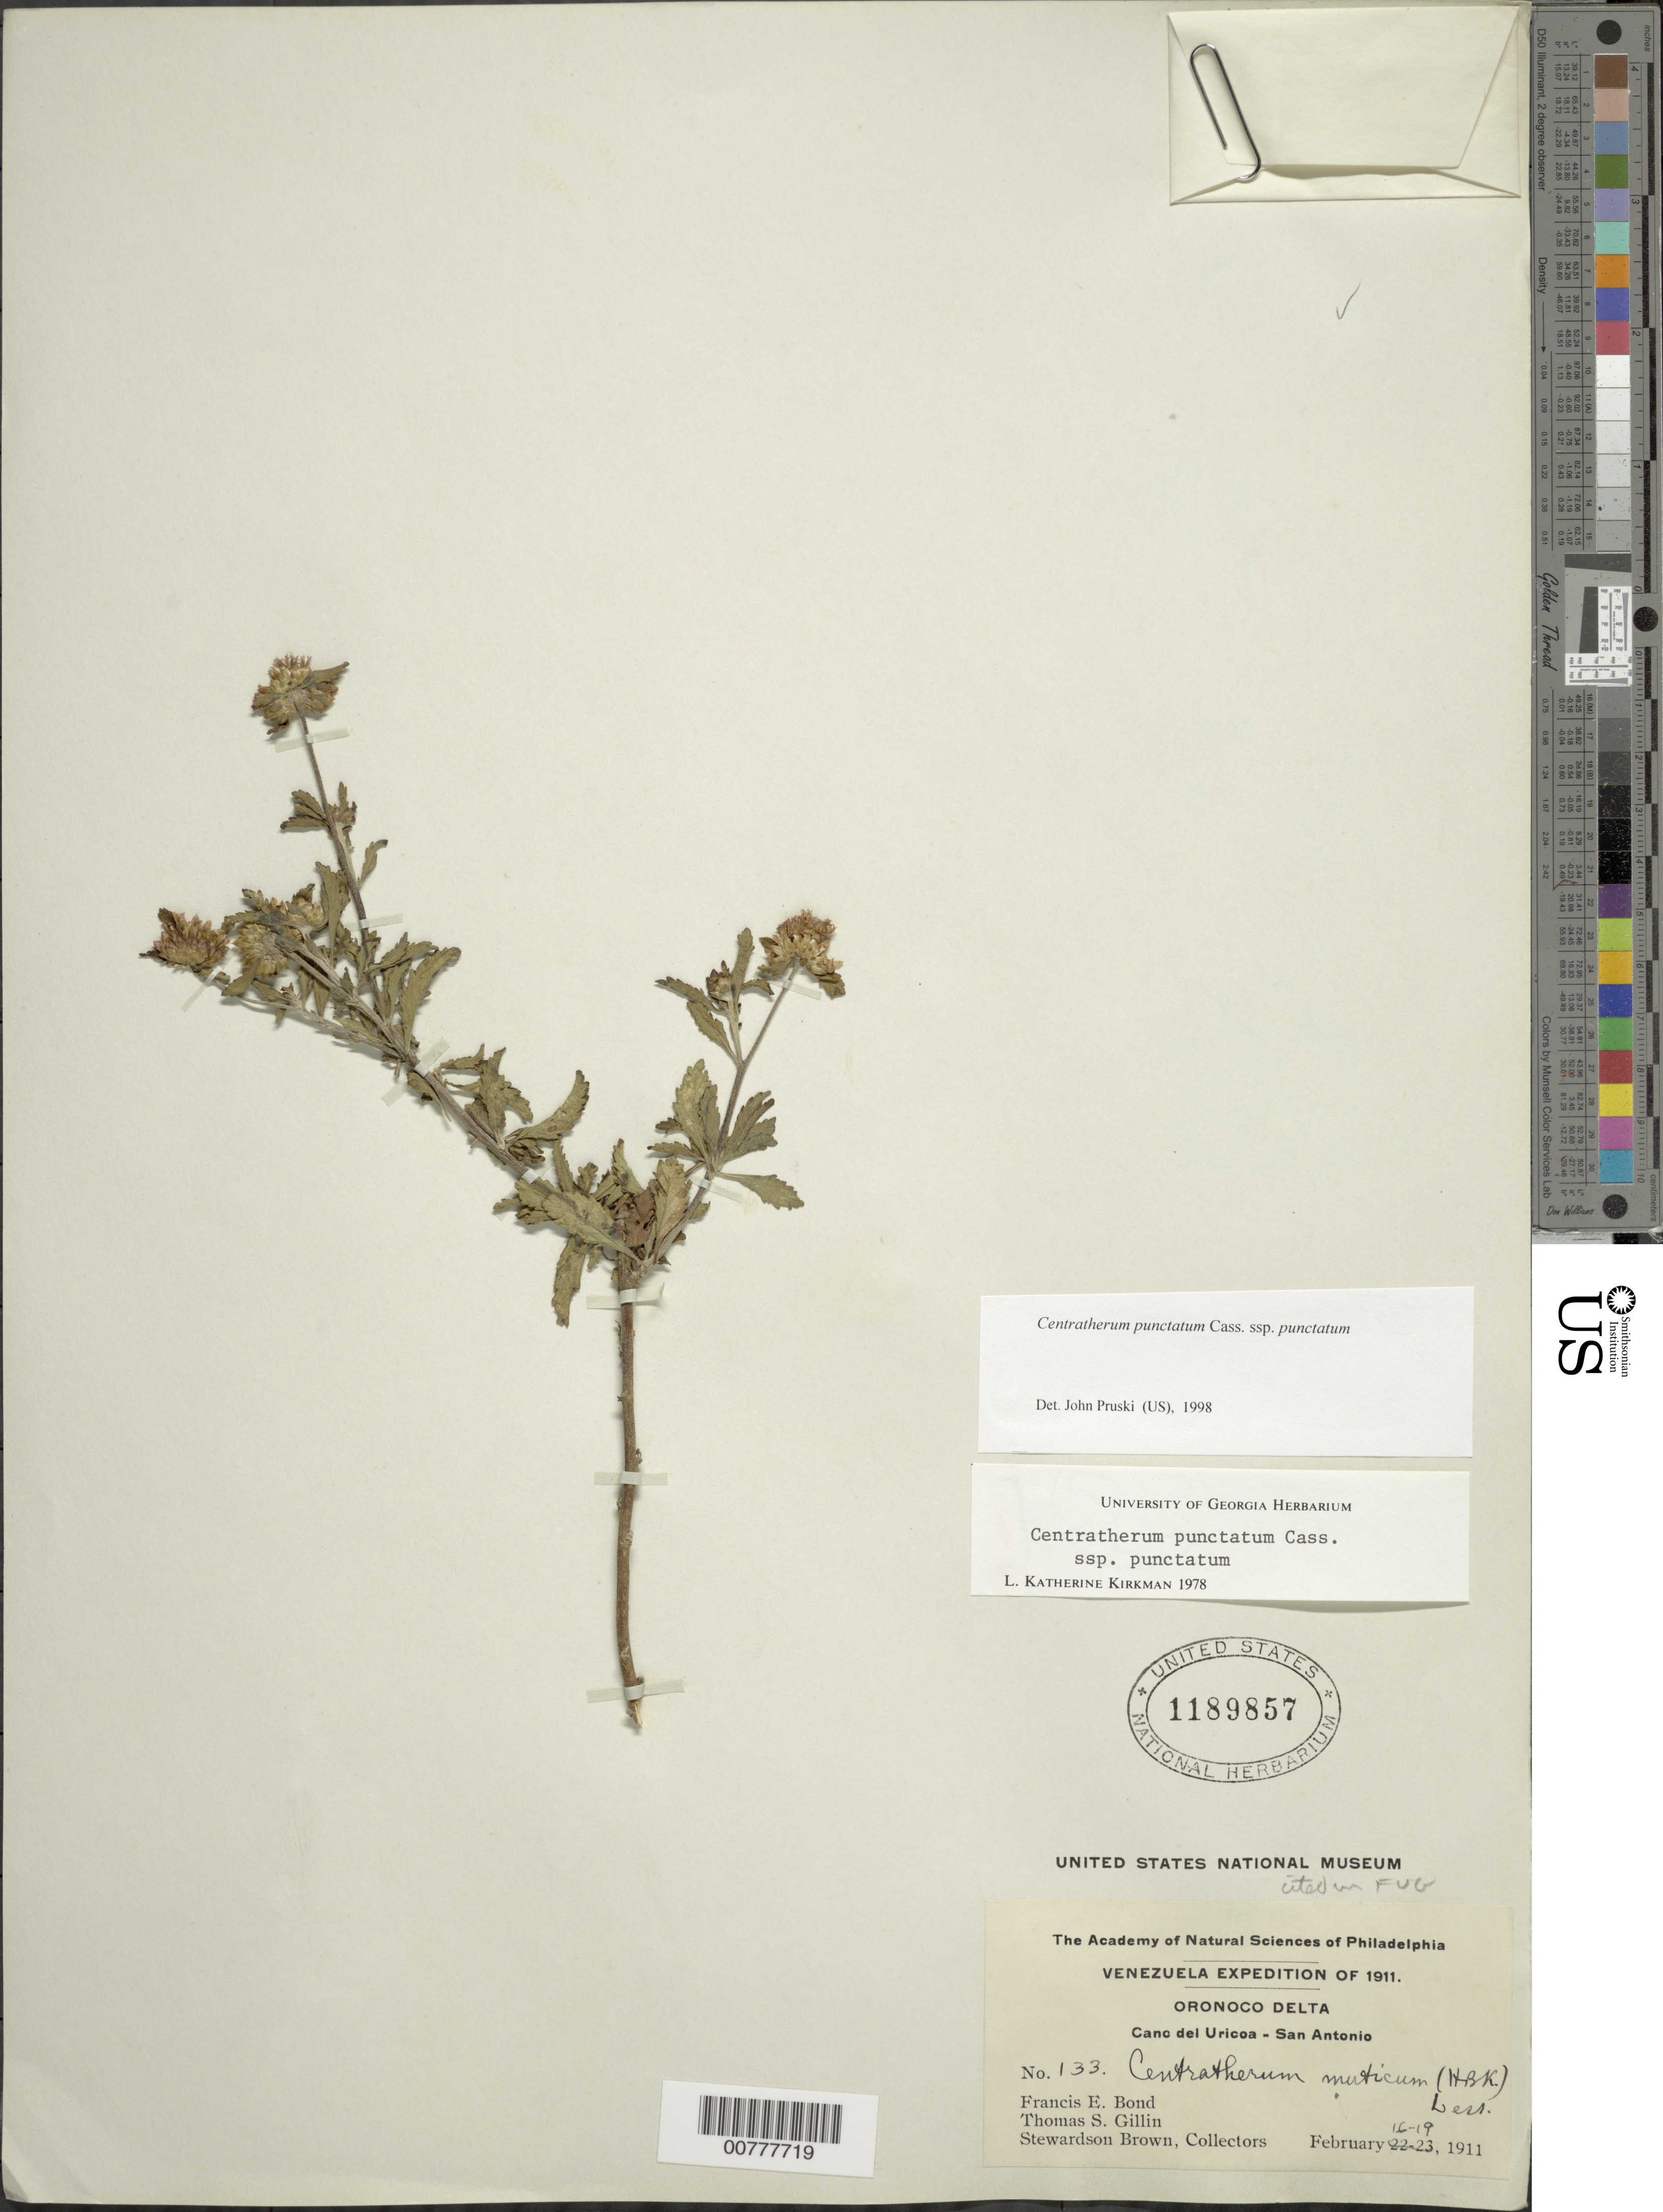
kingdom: Plantae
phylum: Tracheophyta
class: Magnoliopsida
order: Asterales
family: Asteraceae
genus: Centratherum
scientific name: Centratherum punctatum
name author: Cass.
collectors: F. Bond, T. Gillin & S. Brown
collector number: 133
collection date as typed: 16-19 February 1911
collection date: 1911-02-16/1911-02-19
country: Venezuela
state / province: Monagas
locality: Las Piedritas and savannah between Boca de Uracoa and San Antonio de Tabasca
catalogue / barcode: US 1189857